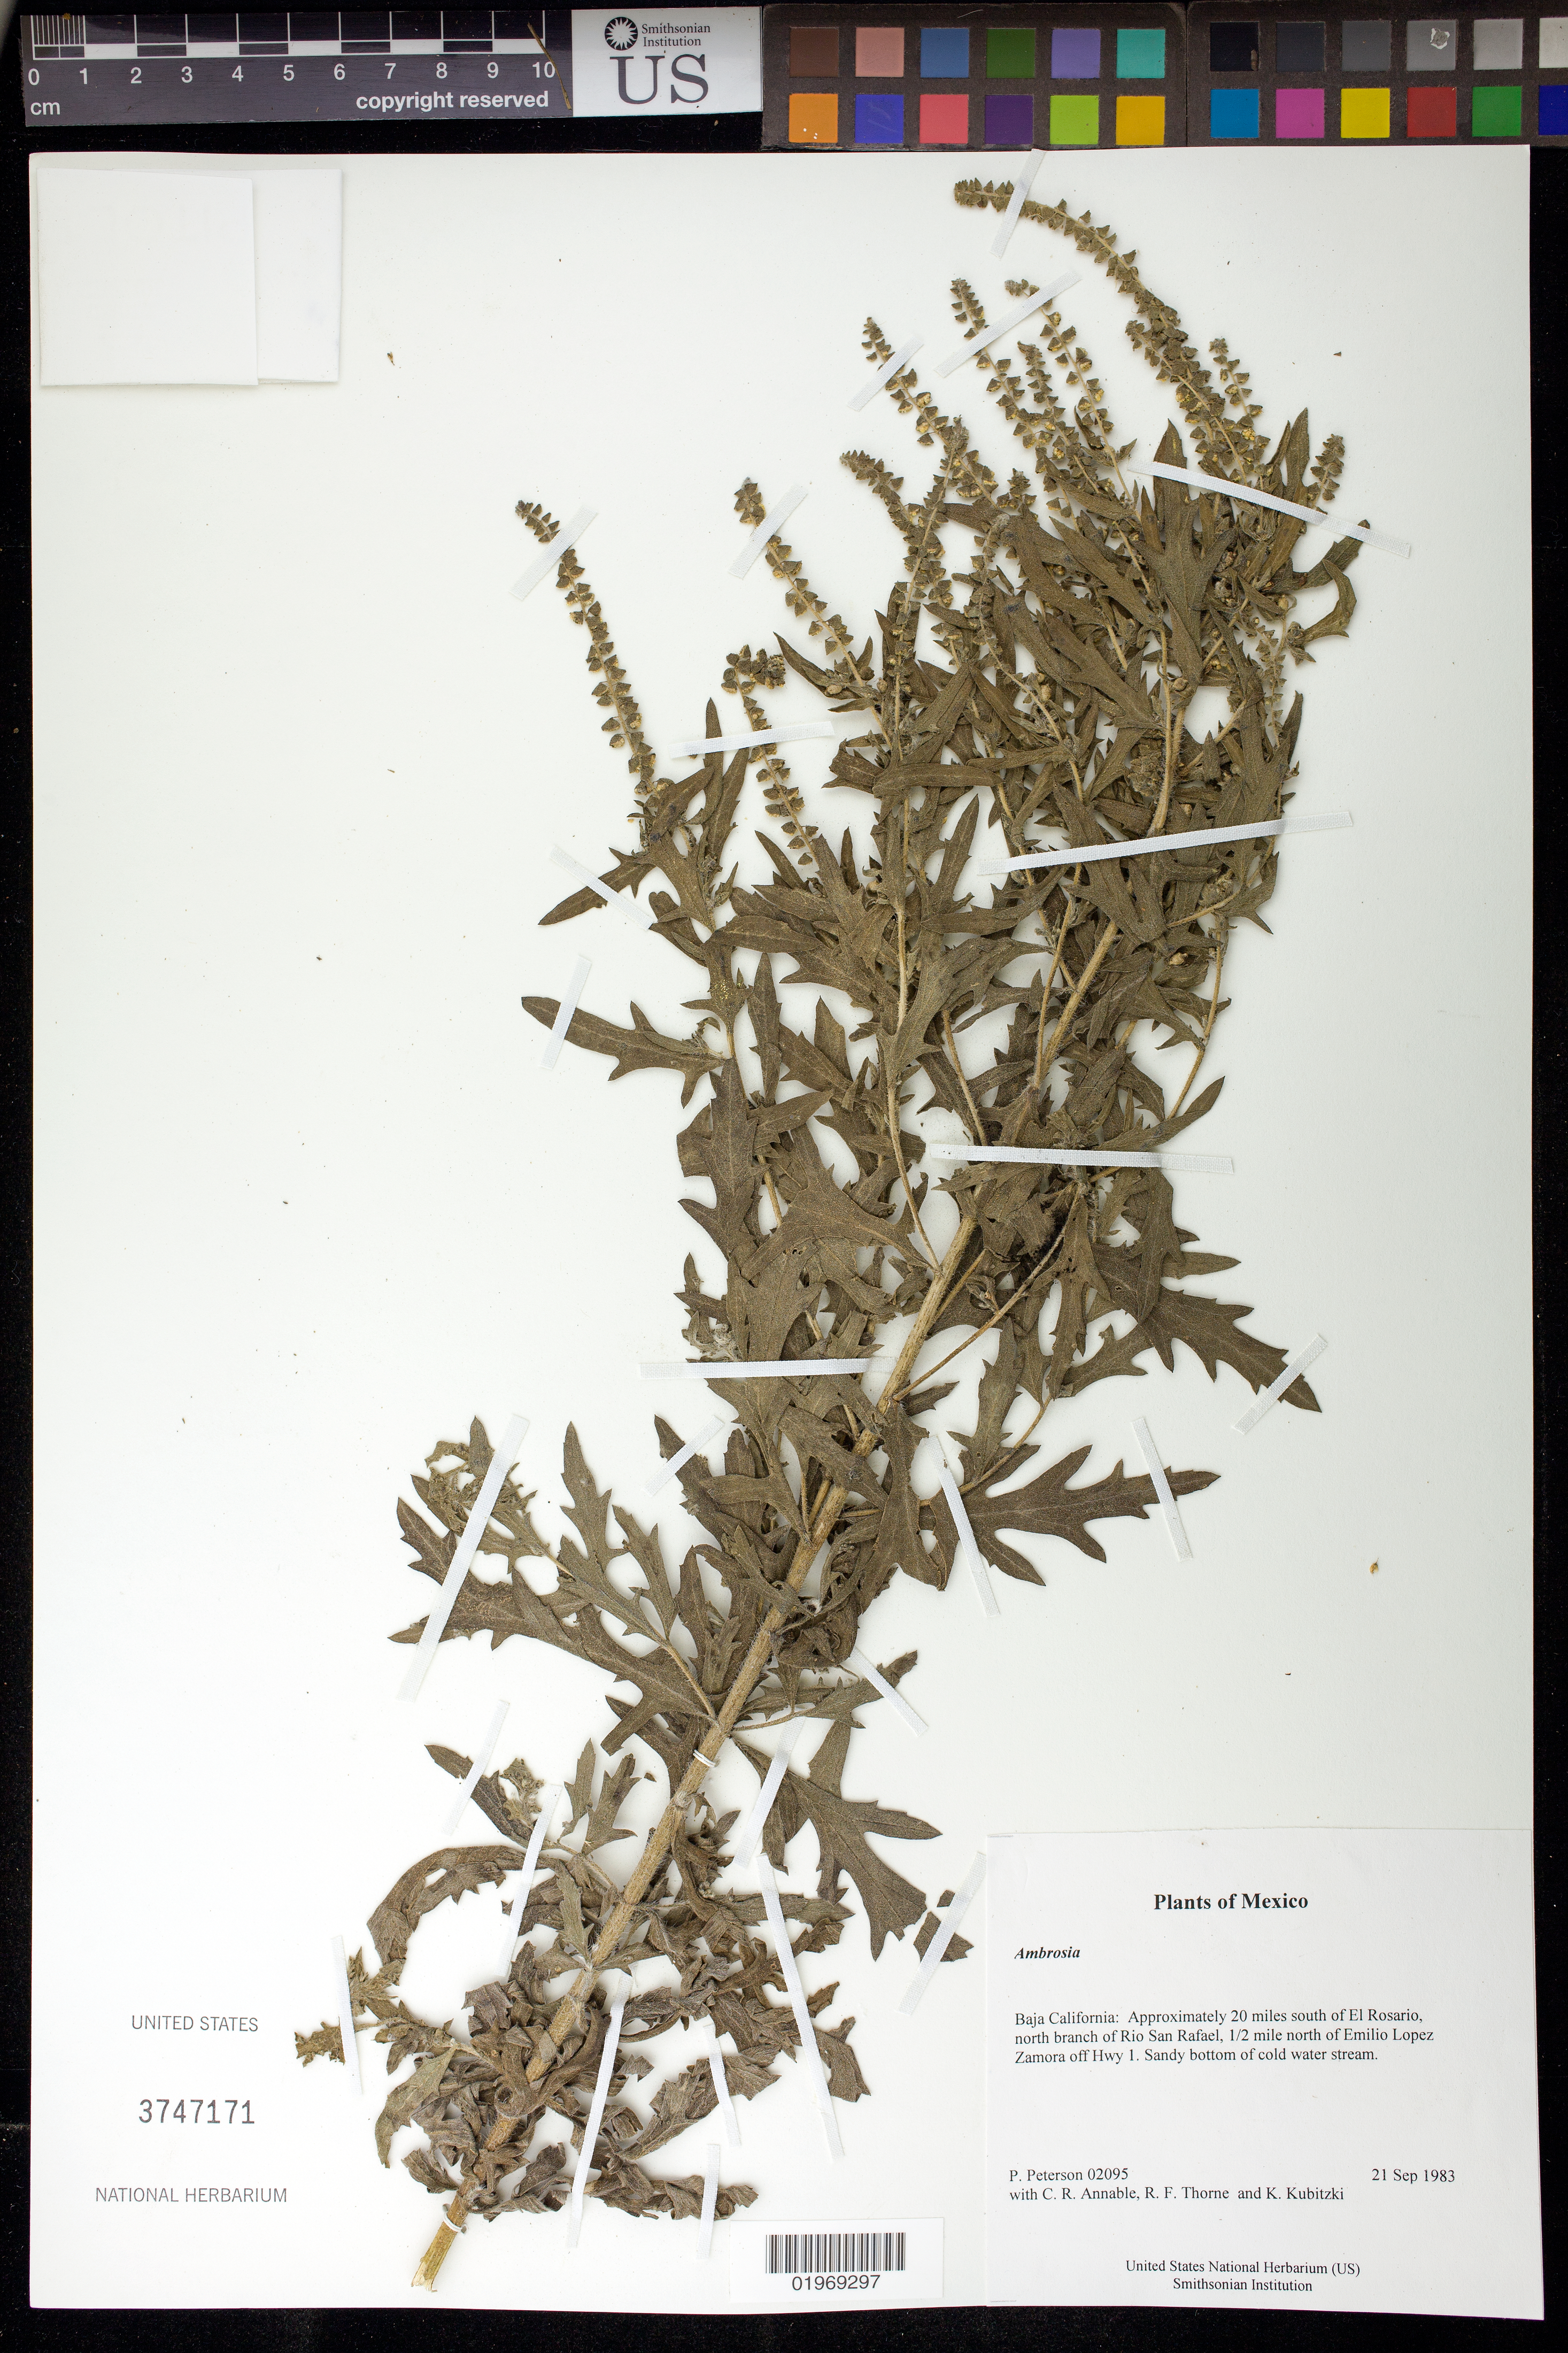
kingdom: Plantae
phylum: Tracheophyta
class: Magnoliopsida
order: Asterales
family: Asteraceae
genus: Ambrosia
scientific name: Ambrosia sp.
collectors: P. M. Peterson, C. R. Annable, R. F. Thorne & K. Kubitzki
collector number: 02095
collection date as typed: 21 Sep 1983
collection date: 1983-09-21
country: Mexico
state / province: Baja California Norte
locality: Approximately 20 miles south of El Rosario, north branch of Rio San Rafael, 1/2 mile north of Emilio Lopez Zamora off Hwy 1.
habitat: Sandy bottom of cold water stream.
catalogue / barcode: US 3747171